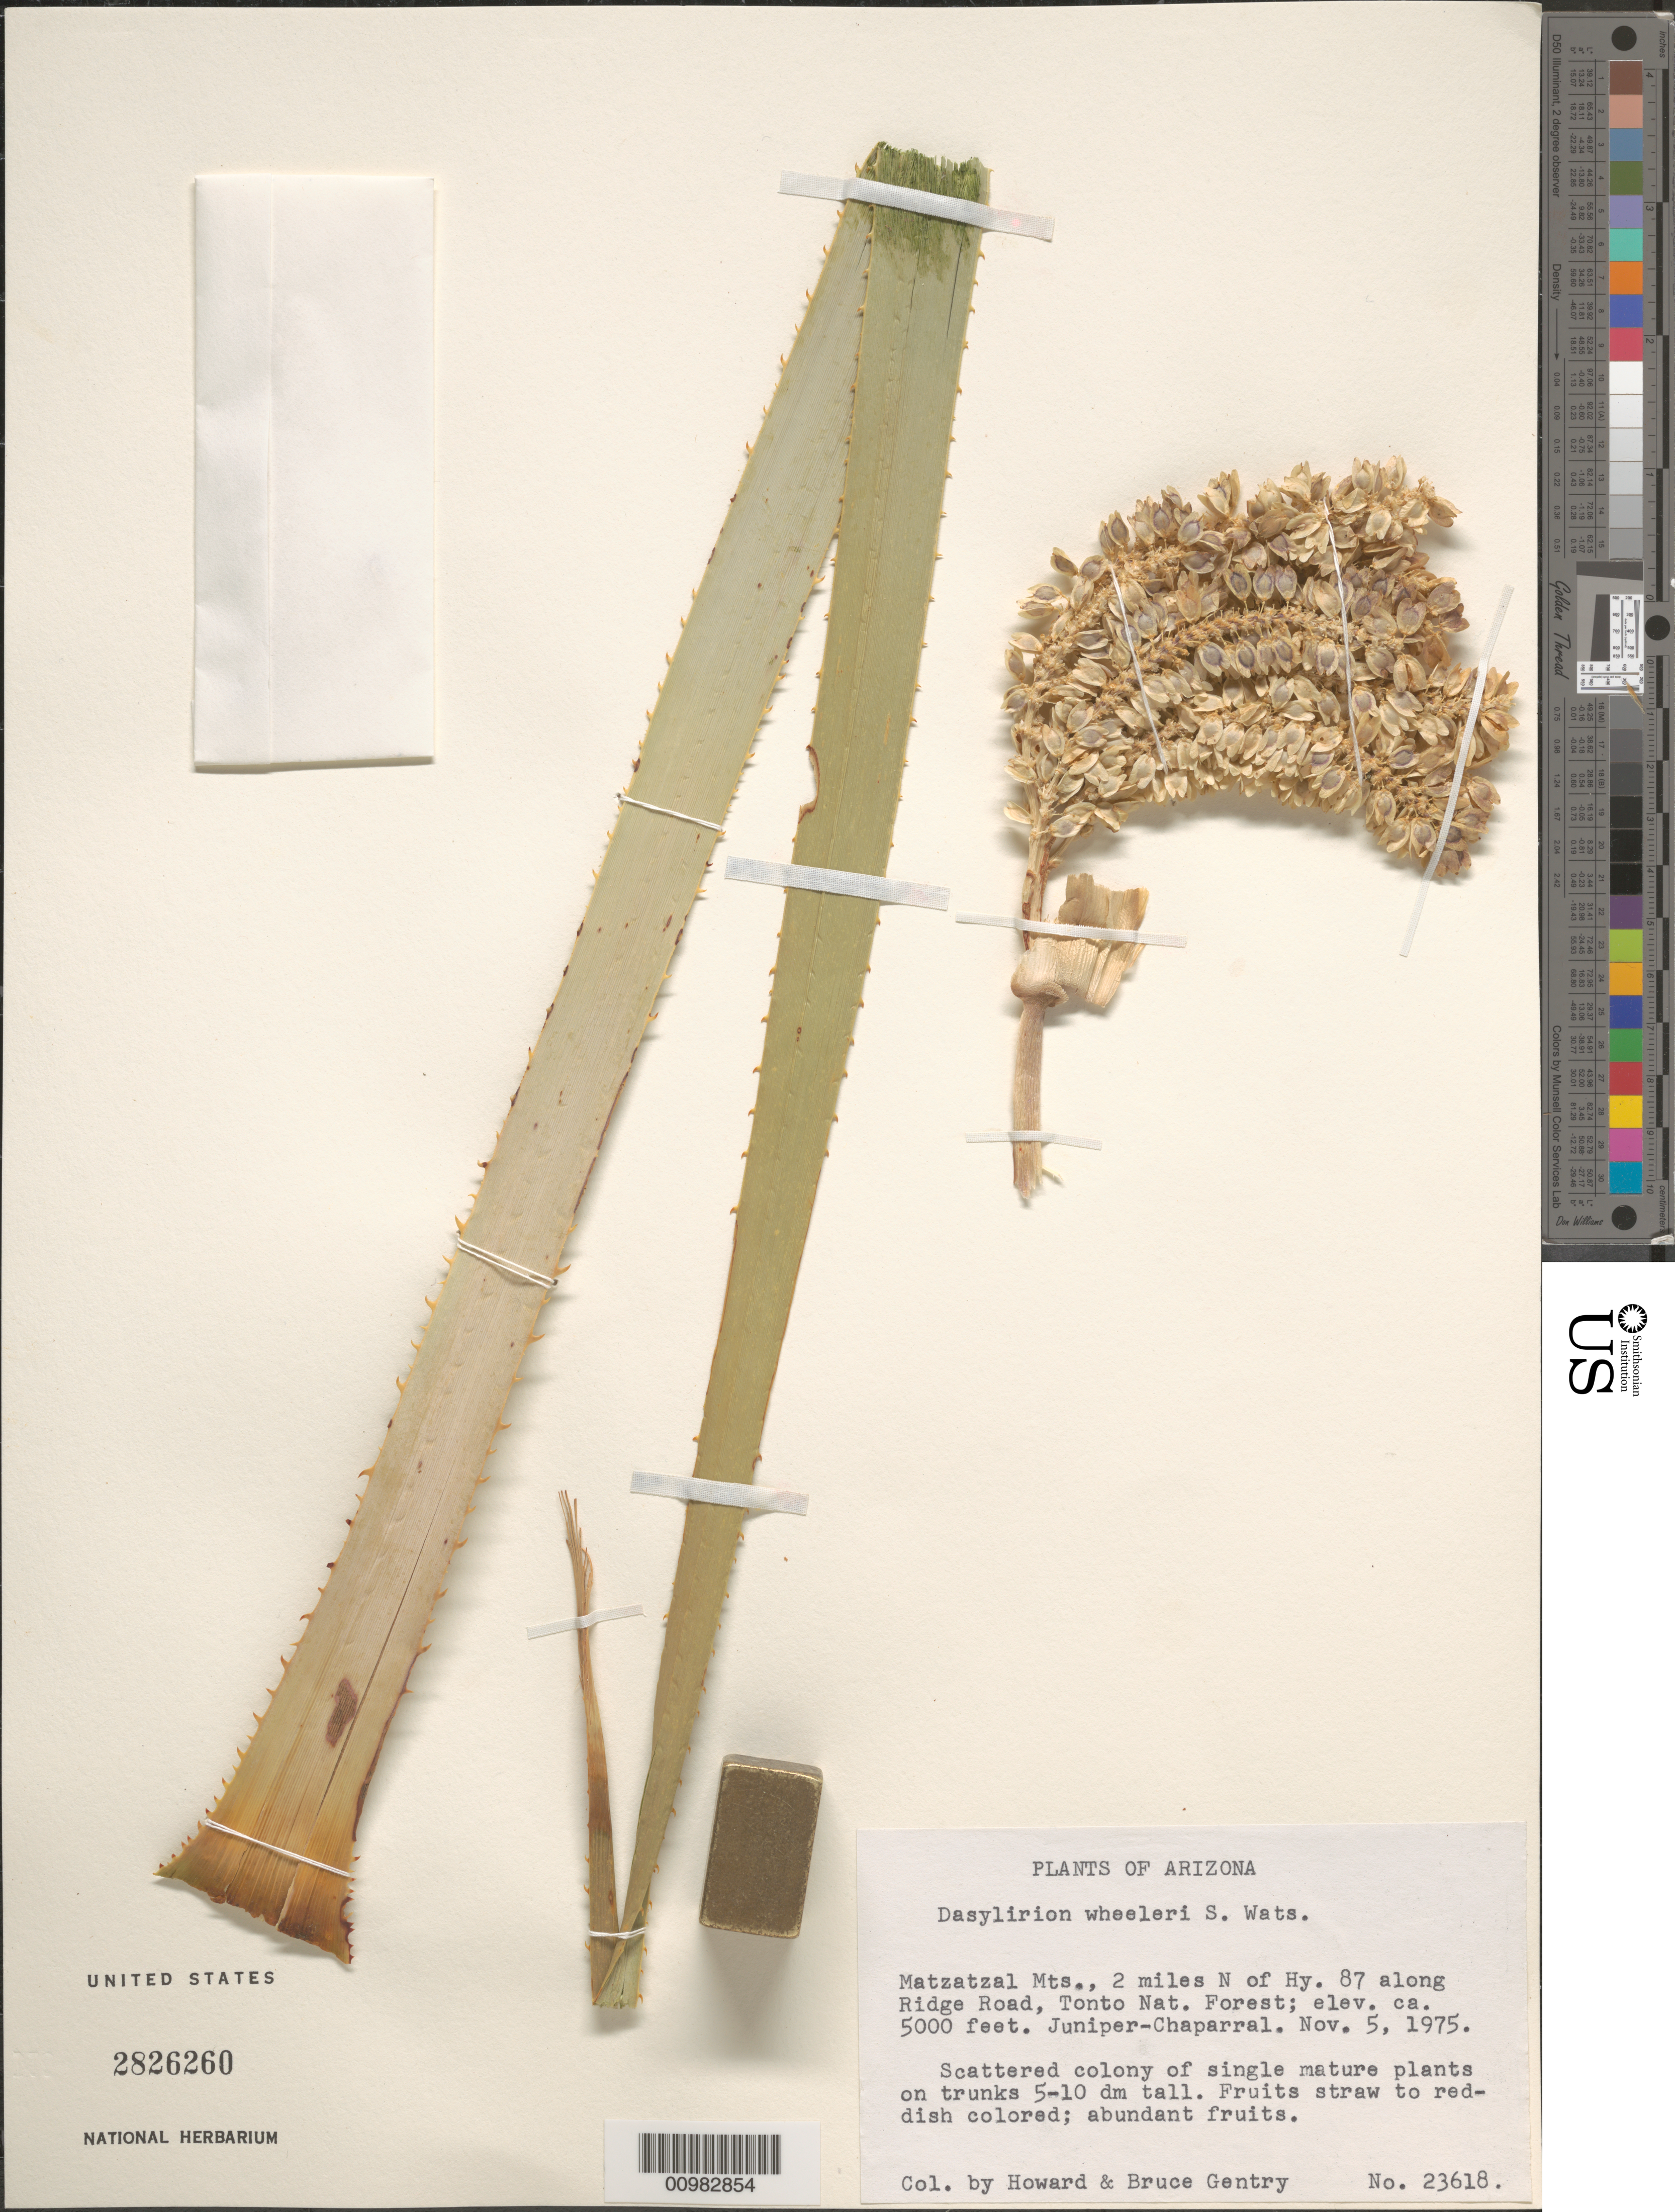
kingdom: Plantae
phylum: Tracheophyta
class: Liliopsida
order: Asparagales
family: Asparagaceae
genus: Dasylirion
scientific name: Dasylirion wheeleri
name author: S. Watson ex Rothr.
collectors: E. S. Howard & A. H. Gentry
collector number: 23618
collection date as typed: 05 Nov 1975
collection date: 1975-11-05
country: United States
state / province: Arizona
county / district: Maricopa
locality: Mazatzal Mountains, 2 miles north of Highway 87 along Ridge Road, Tonto National Forest.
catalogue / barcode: US 2826260